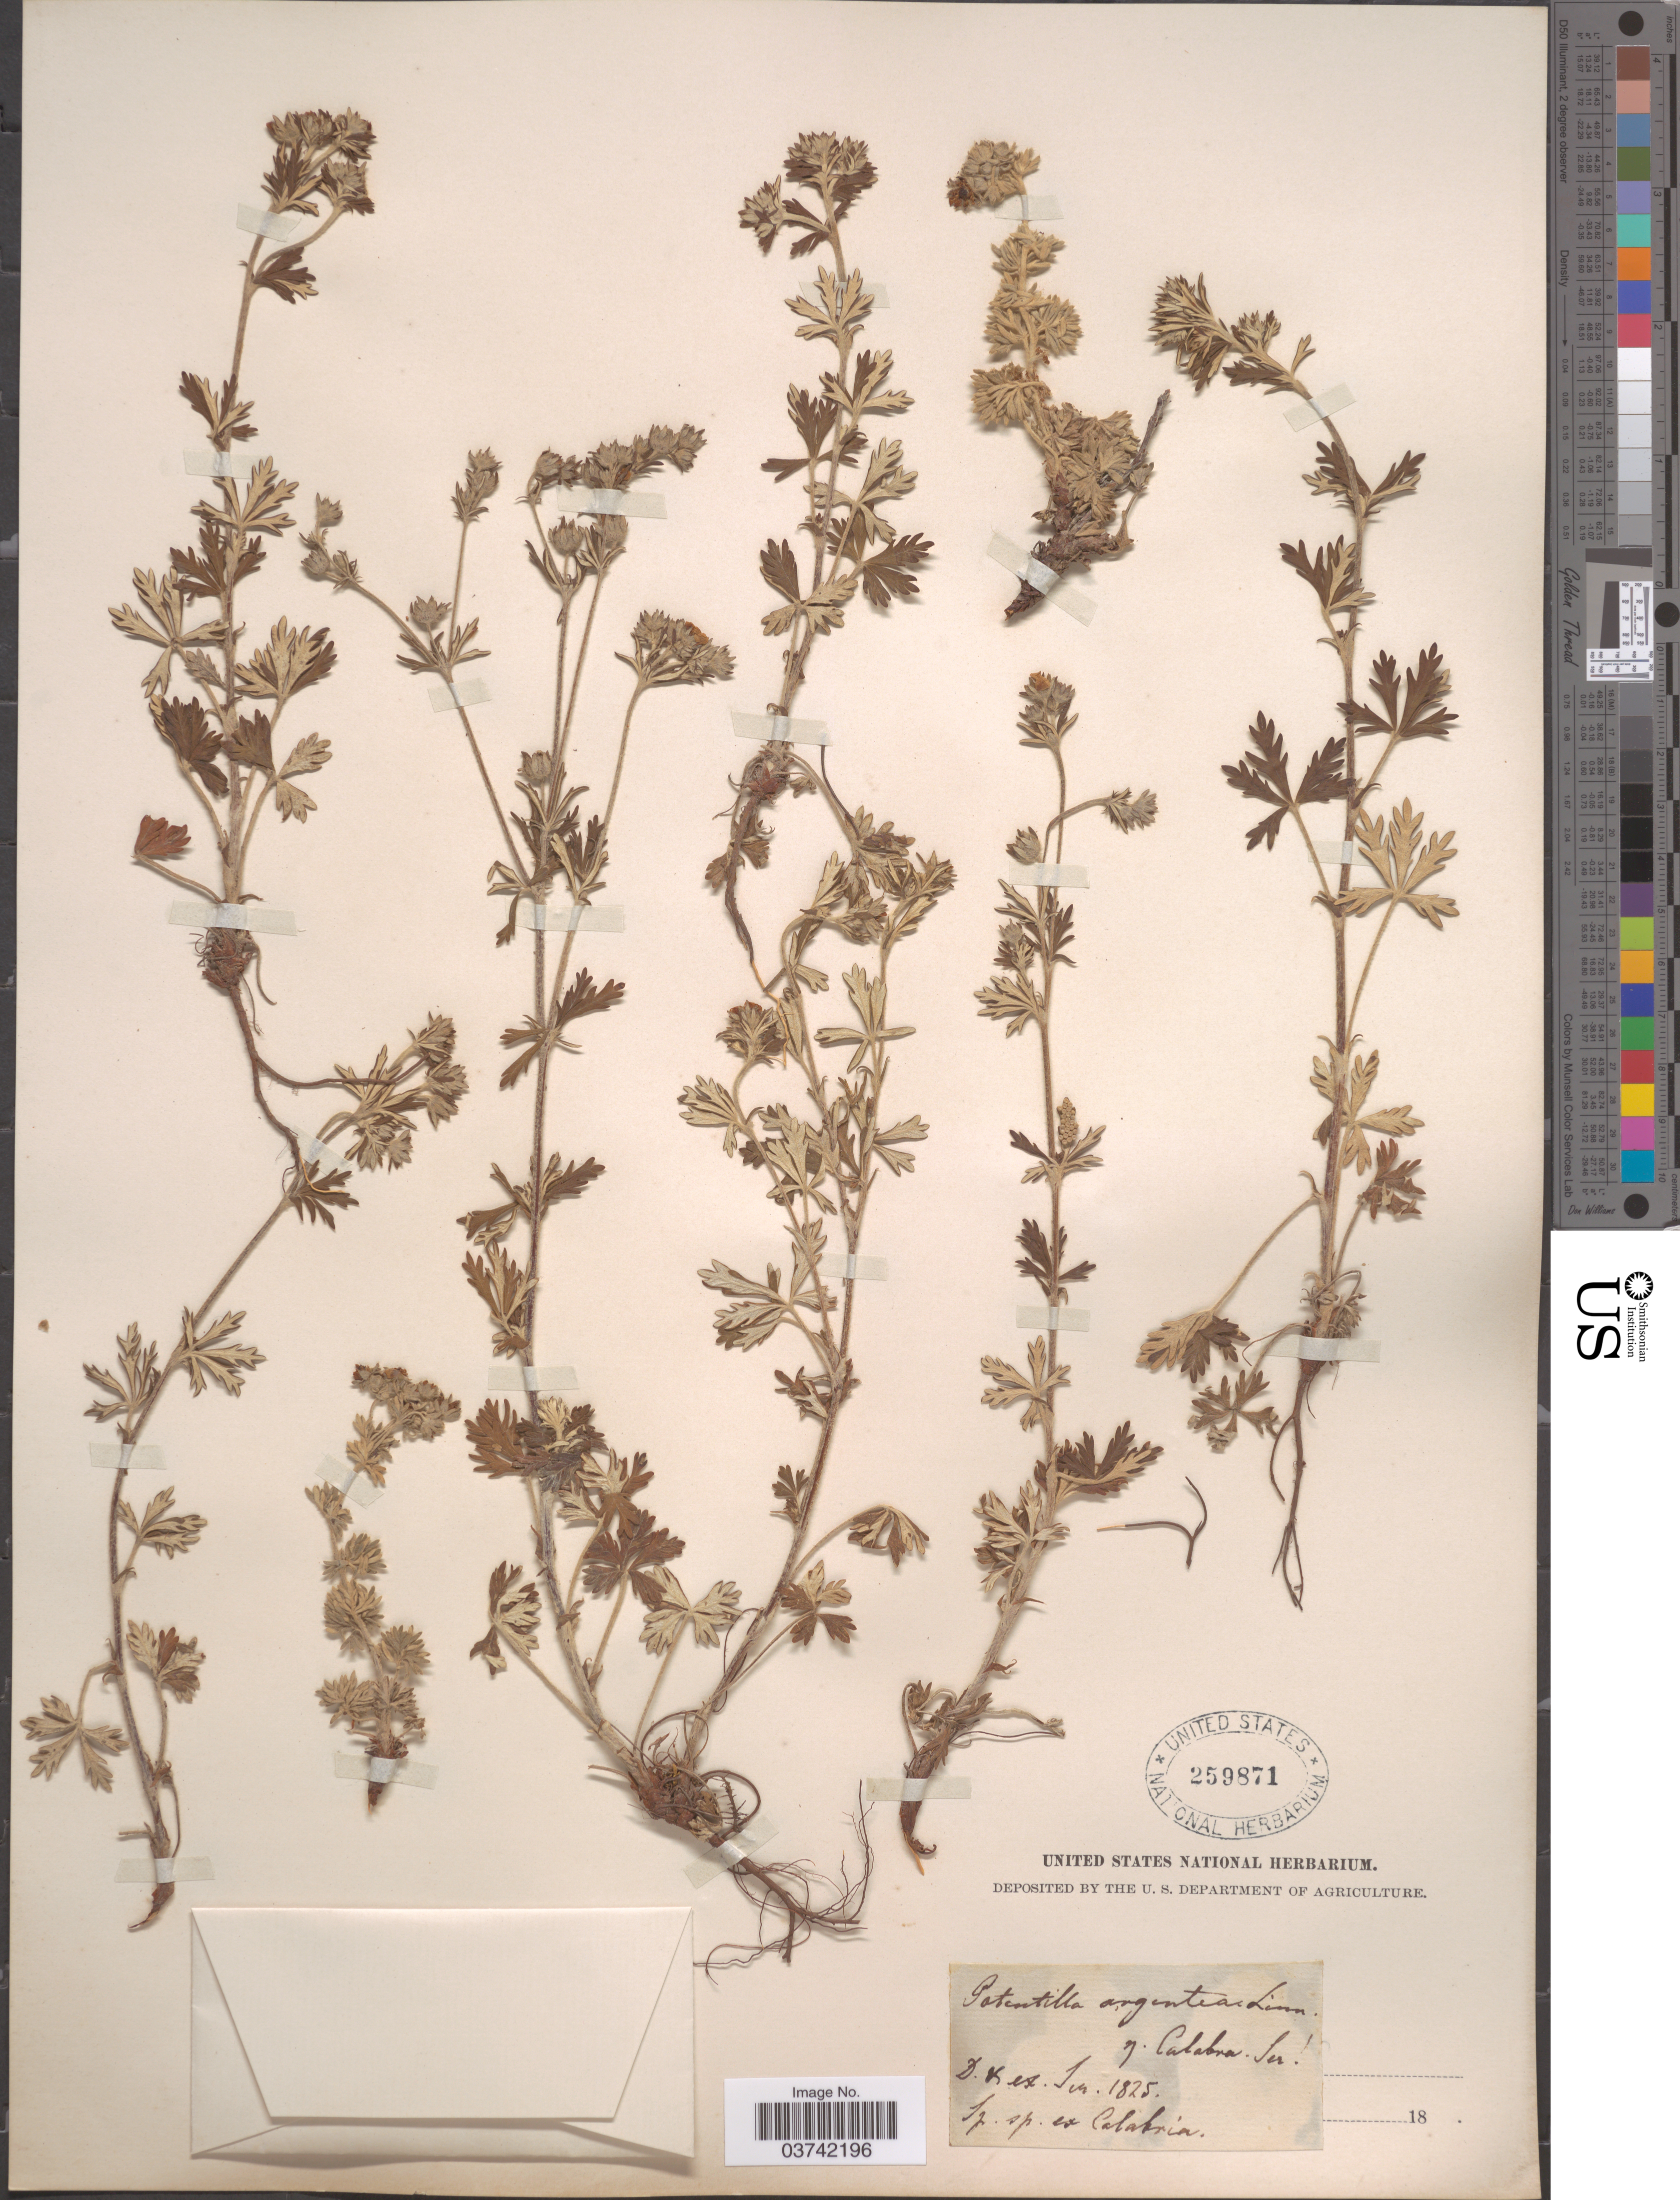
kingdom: Plantae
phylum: Tracheophyta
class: Magnoliopsida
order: Rosales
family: Rosaceae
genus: Potentilla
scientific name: Potentilla argentea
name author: L.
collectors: ex herb. United States National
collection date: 1825-06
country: Italy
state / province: Calabria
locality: Calabria.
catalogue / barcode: US 259871